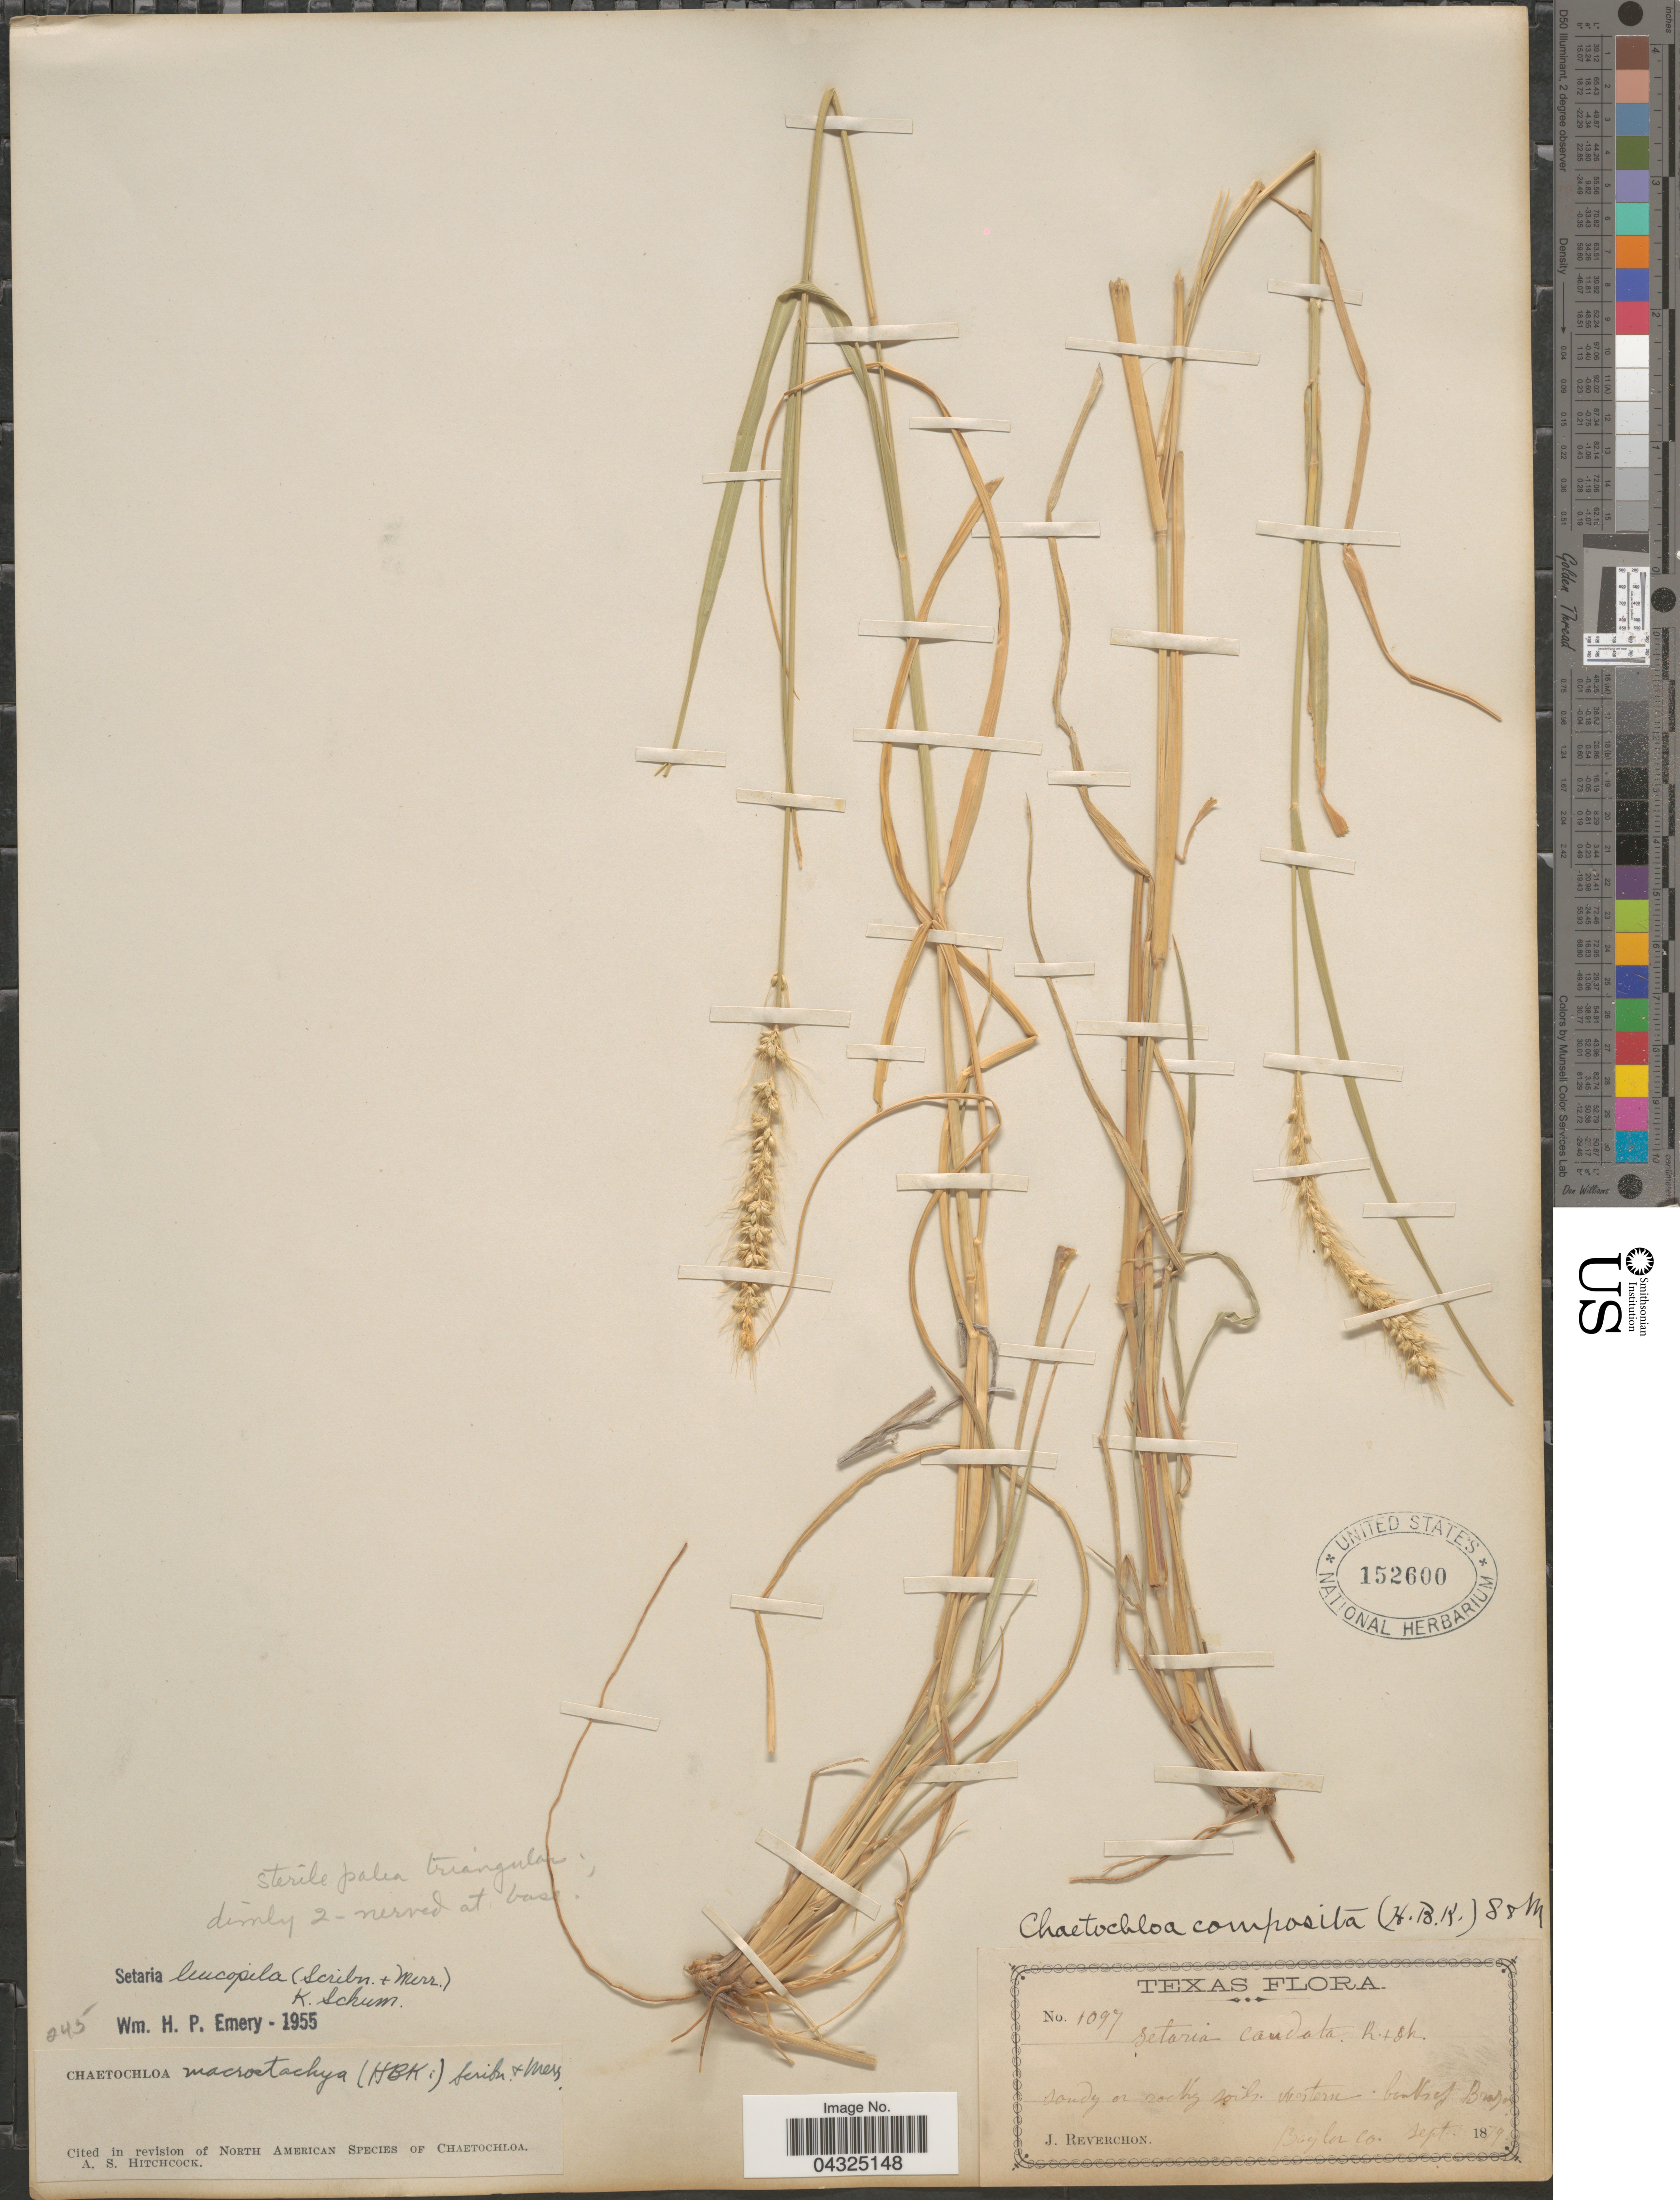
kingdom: Plantae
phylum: Tracheophyta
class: Liliopsida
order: Poales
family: Poaceae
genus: Setaria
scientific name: Setaria leucopila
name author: (Scribn. & Merr.) K. Schum.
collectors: J. Reverchon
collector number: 1097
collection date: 1879-09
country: United States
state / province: Texas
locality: Sandy or rocky soils. Western banks of Brazos. Baylor Co.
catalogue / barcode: US 152600